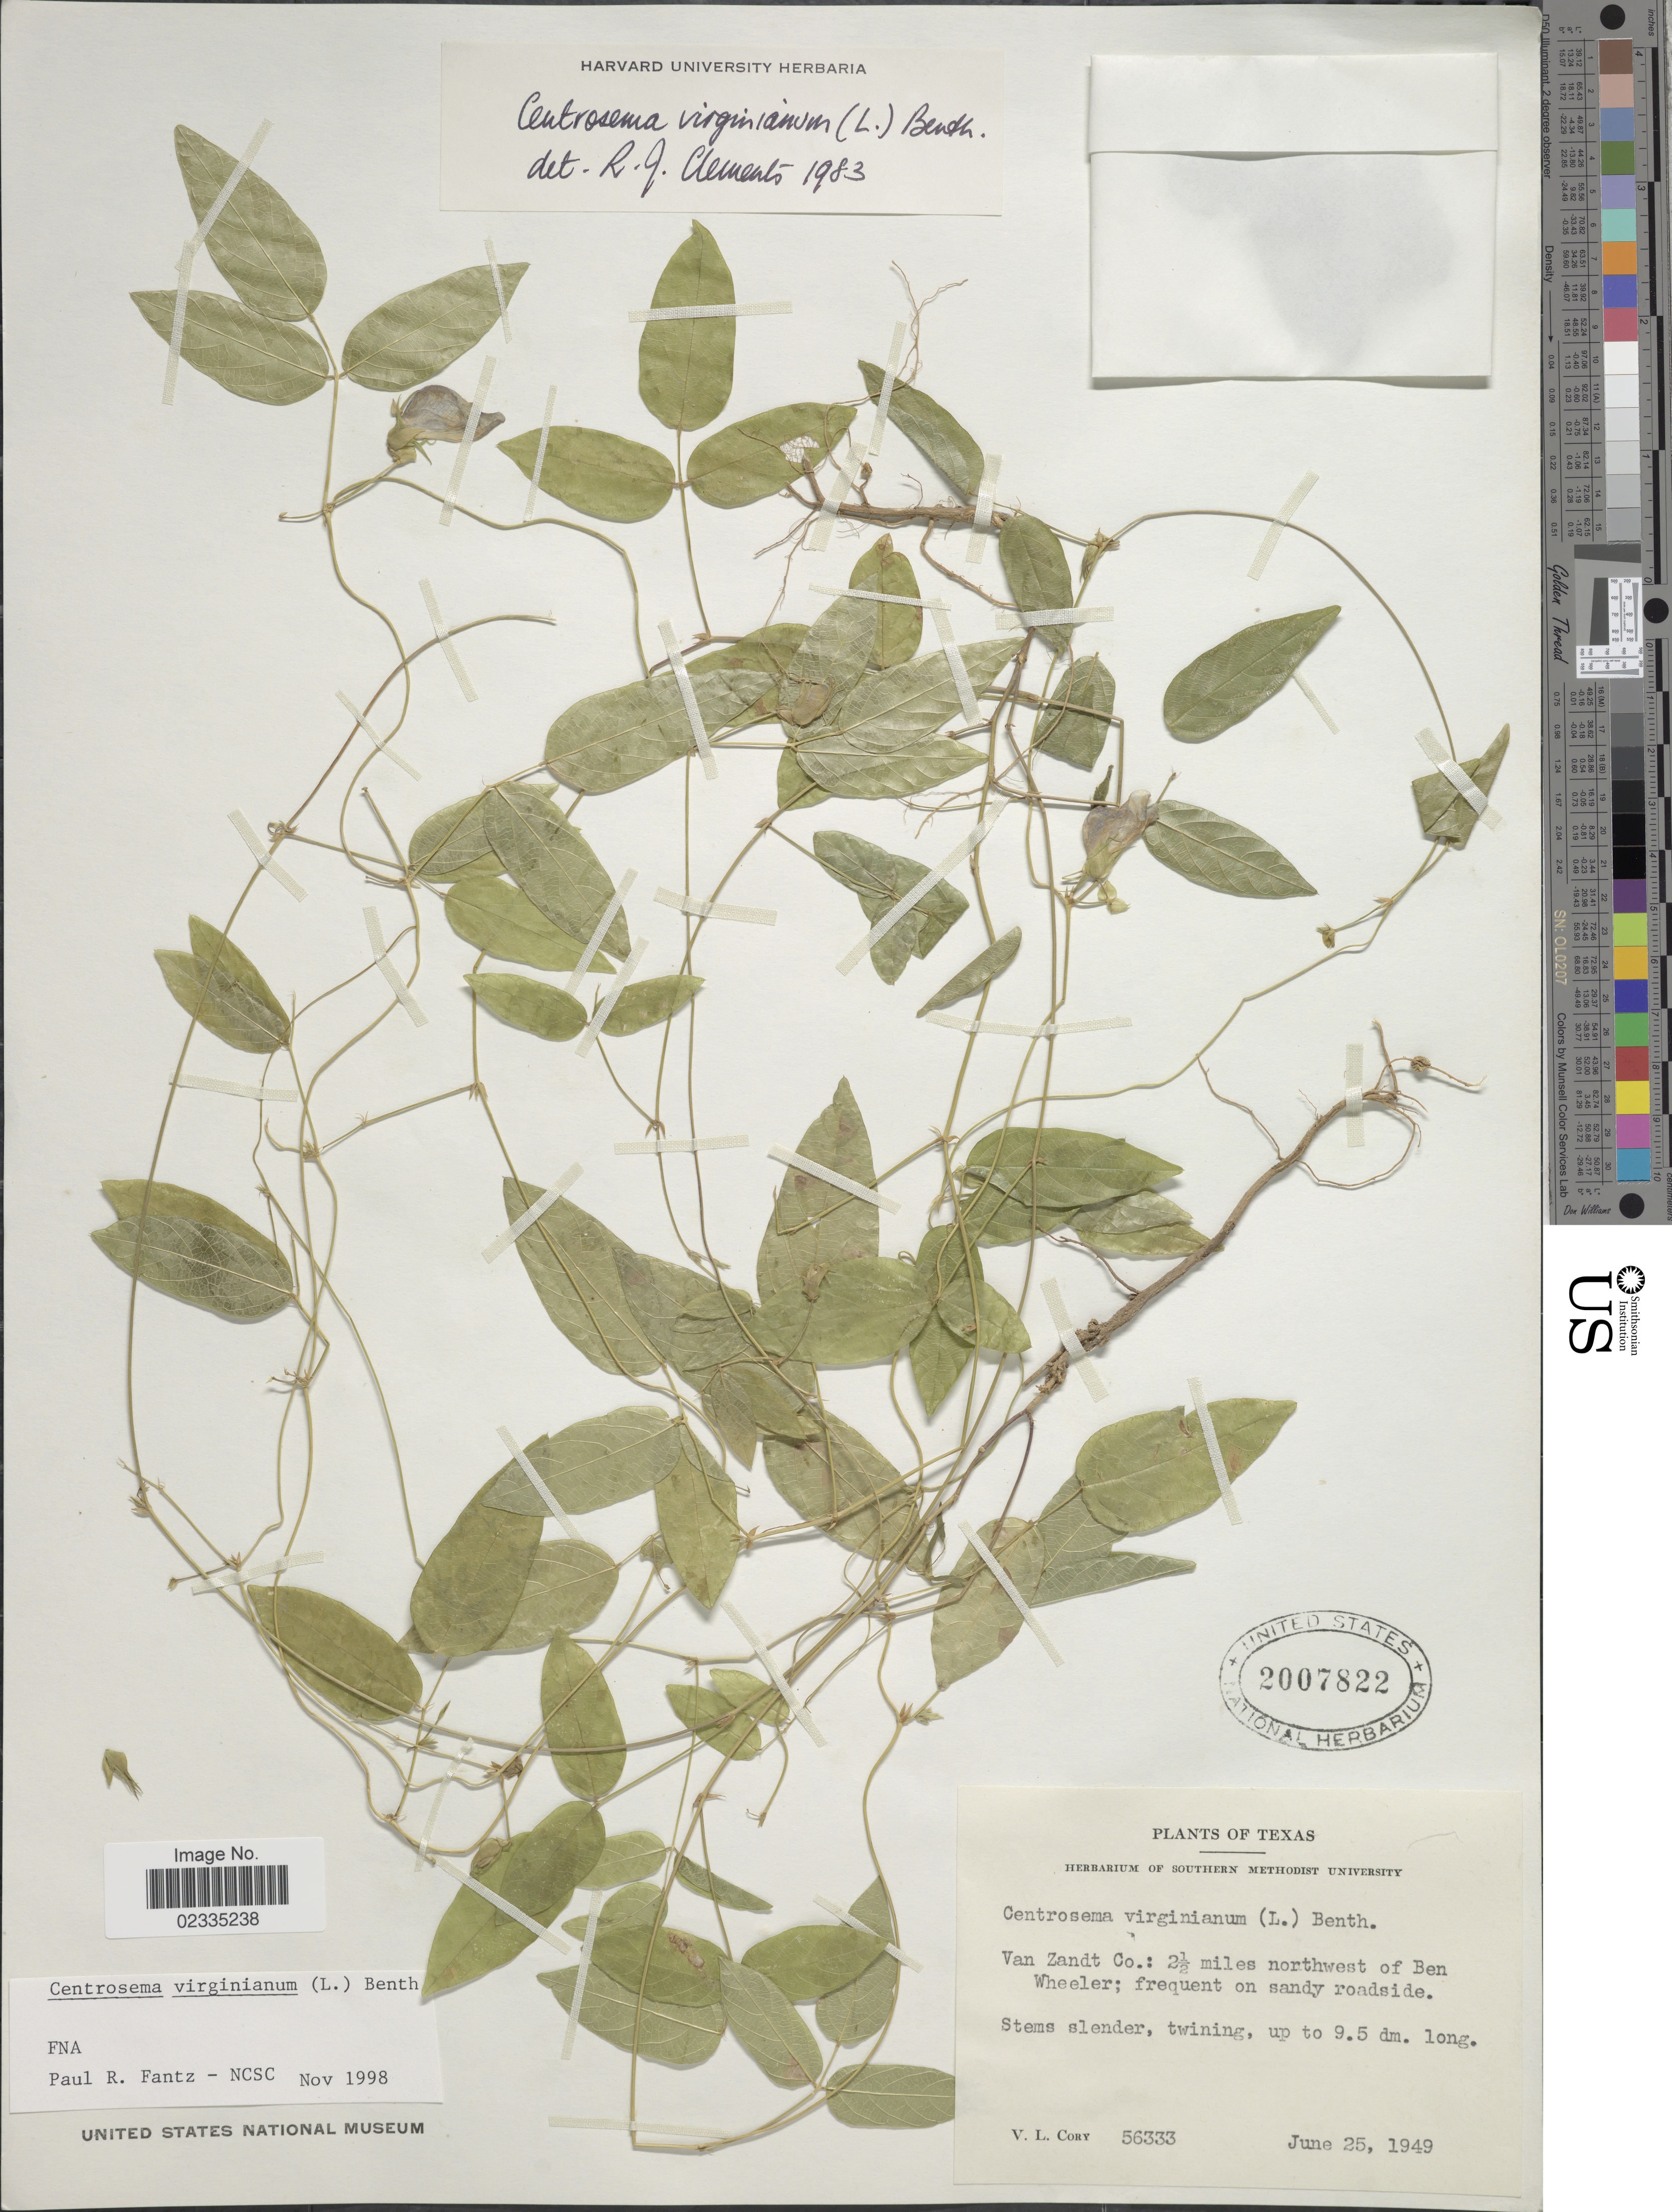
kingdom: Plantae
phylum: Tracheophyta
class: Magnoliopsida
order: Fabales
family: Fabaceae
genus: Centrosema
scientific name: Centrosema virginianum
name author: (L.) Benth.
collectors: V. Cory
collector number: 56333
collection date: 1949-06-25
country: United States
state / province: Texas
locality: Van Zandt Co:2½ miles northwest of Ben Wheeler; frequent on sandy roadside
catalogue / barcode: US 2007822